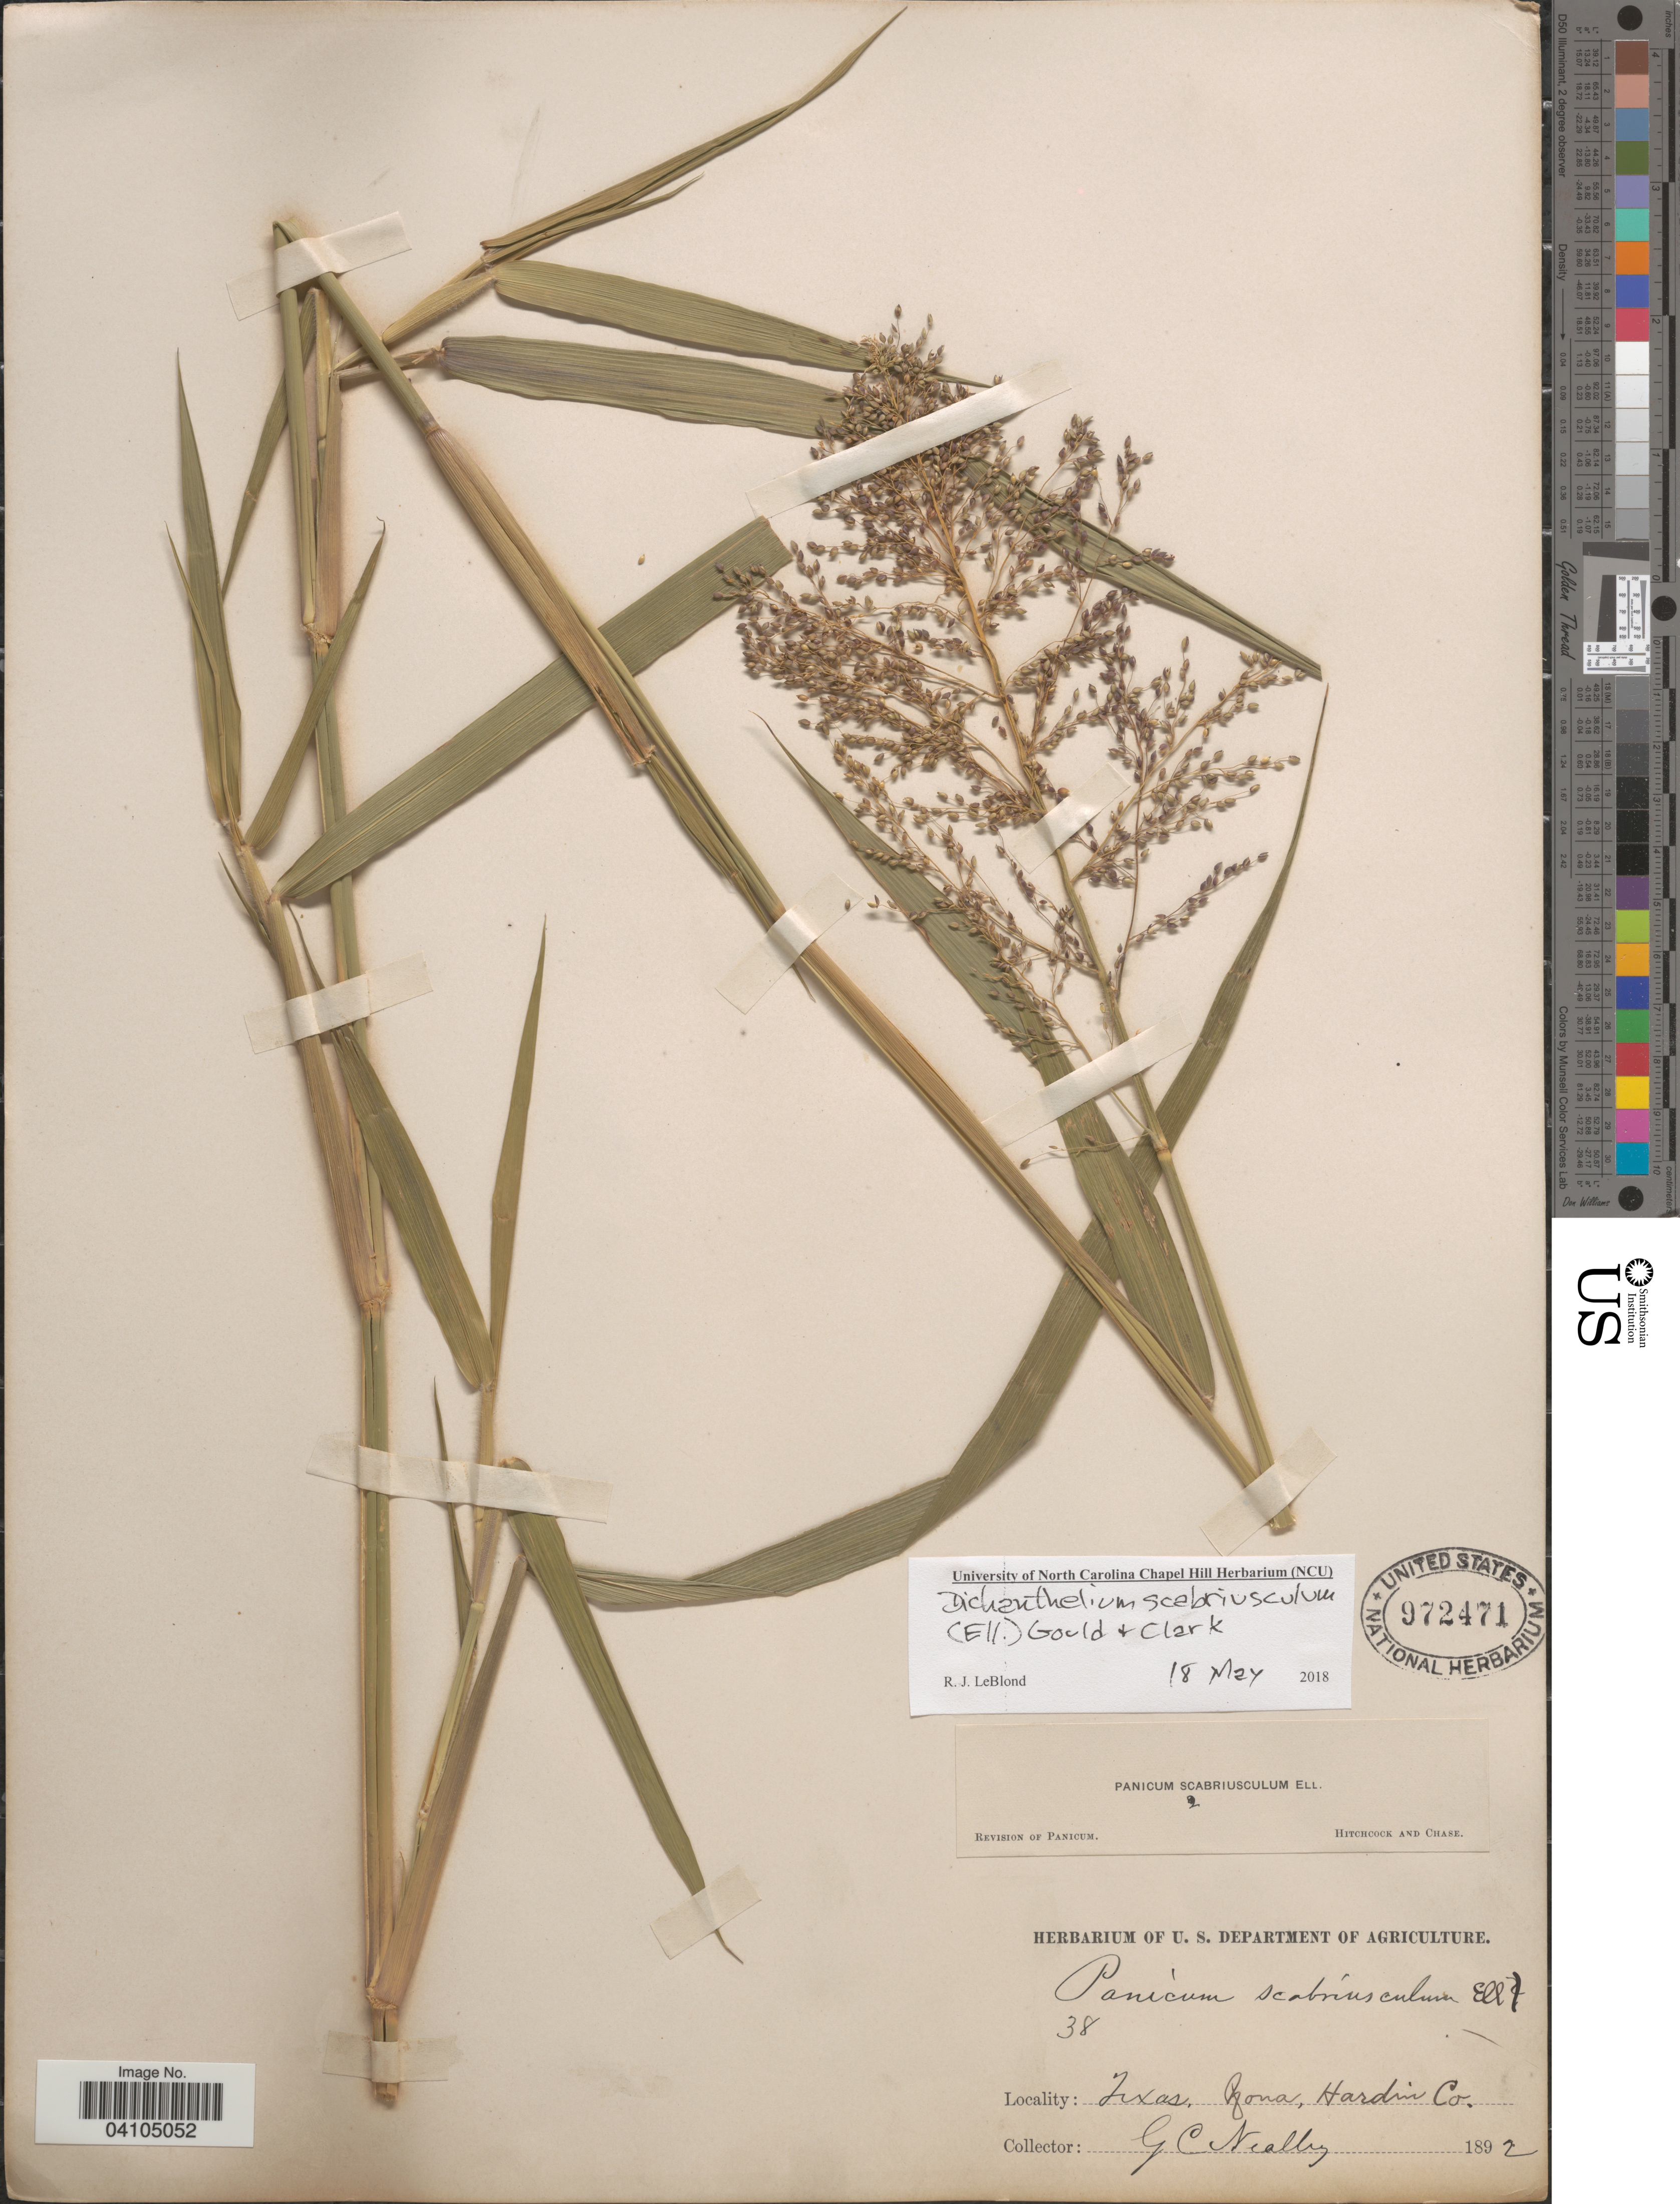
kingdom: Plantae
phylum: Tracheophyta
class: Liliopsida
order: Poales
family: Poaceae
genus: Dichanthelium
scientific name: Dichanthelium scabriusculum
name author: (Elliott) Gould & C.A. Clark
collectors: G. C. Nealley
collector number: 38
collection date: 1892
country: United States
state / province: Texas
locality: Loma, Hardin Co.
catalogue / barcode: US 972471